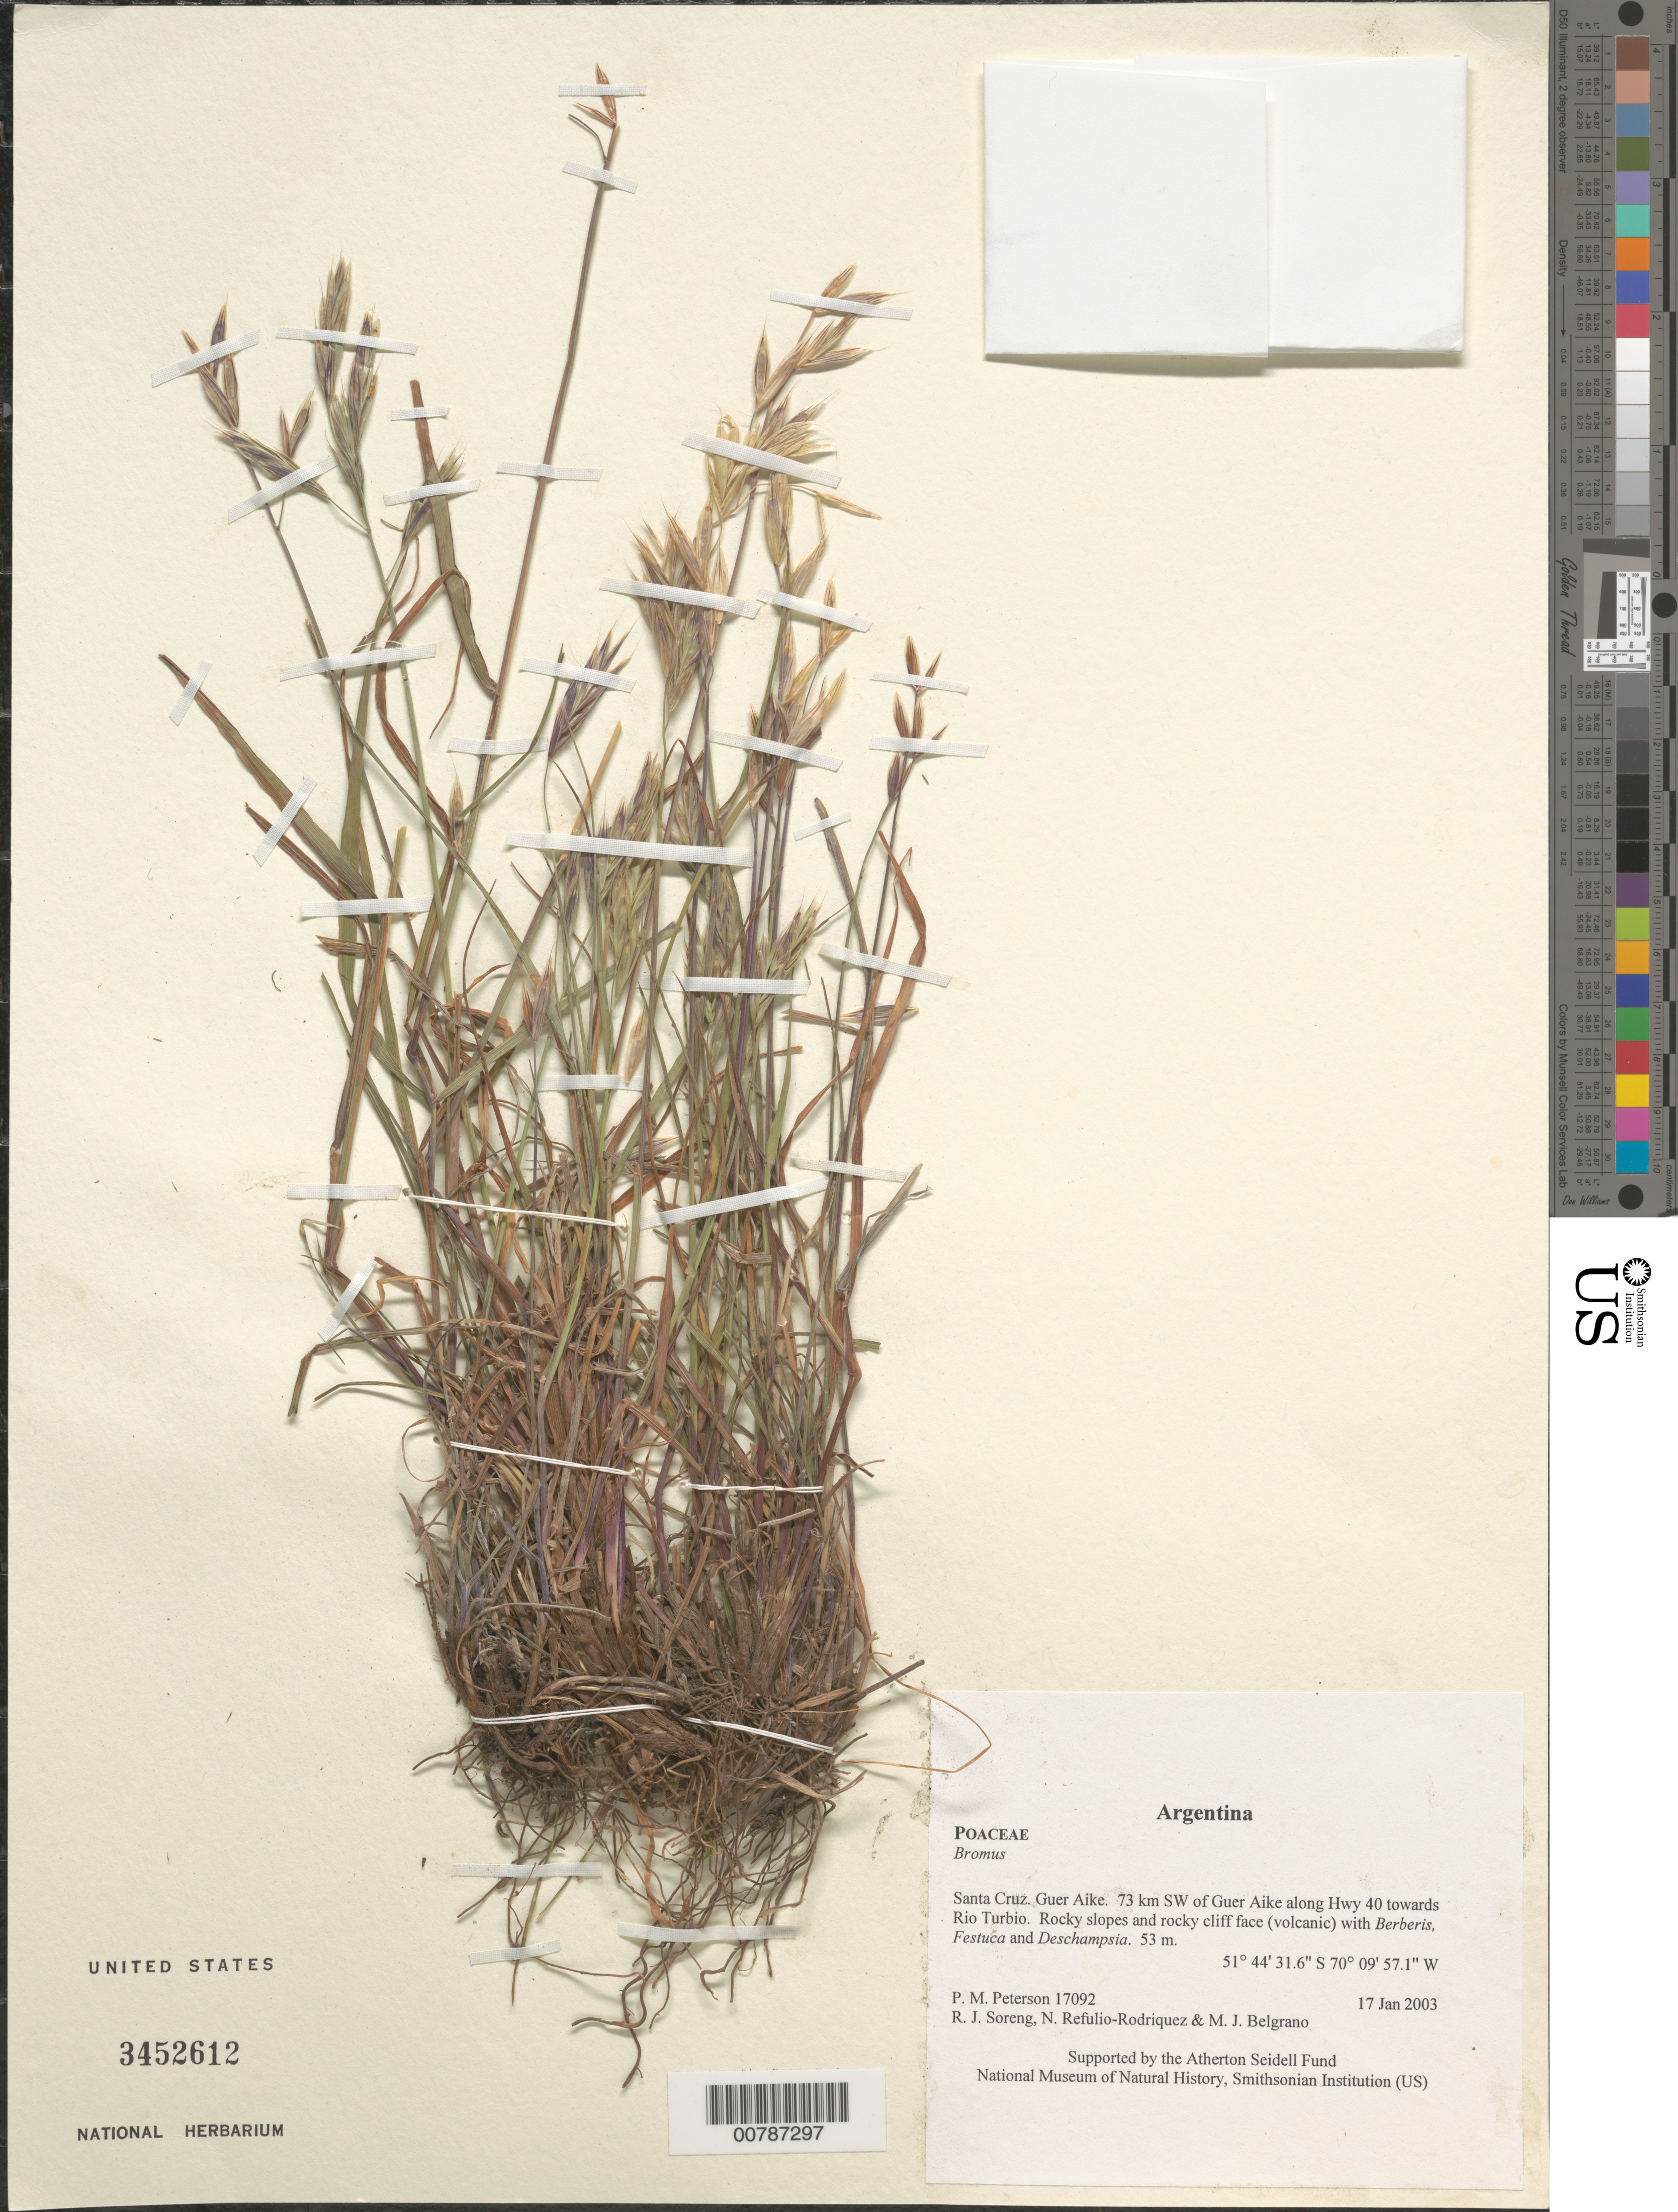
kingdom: Plantae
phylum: Tracheophyta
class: Liliopsida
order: Poales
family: Poaceae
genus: Bromus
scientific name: Bromus sp.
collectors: P. M. Peterson, R. J. Soreng, N. Refulio-Rodríguez & M. Belgrano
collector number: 17092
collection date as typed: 17 Jan 2003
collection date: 2003-01-17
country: Argentina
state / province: Santa Cruz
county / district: Guer Aike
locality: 73 km SW of Guer Aike along Hwy 40 towards Rio Turbio. Rocky slopes and rocky cliff face (volcanic) with Berberis, Festuca and Deschampsia.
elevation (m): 53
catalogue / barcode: US 3452612